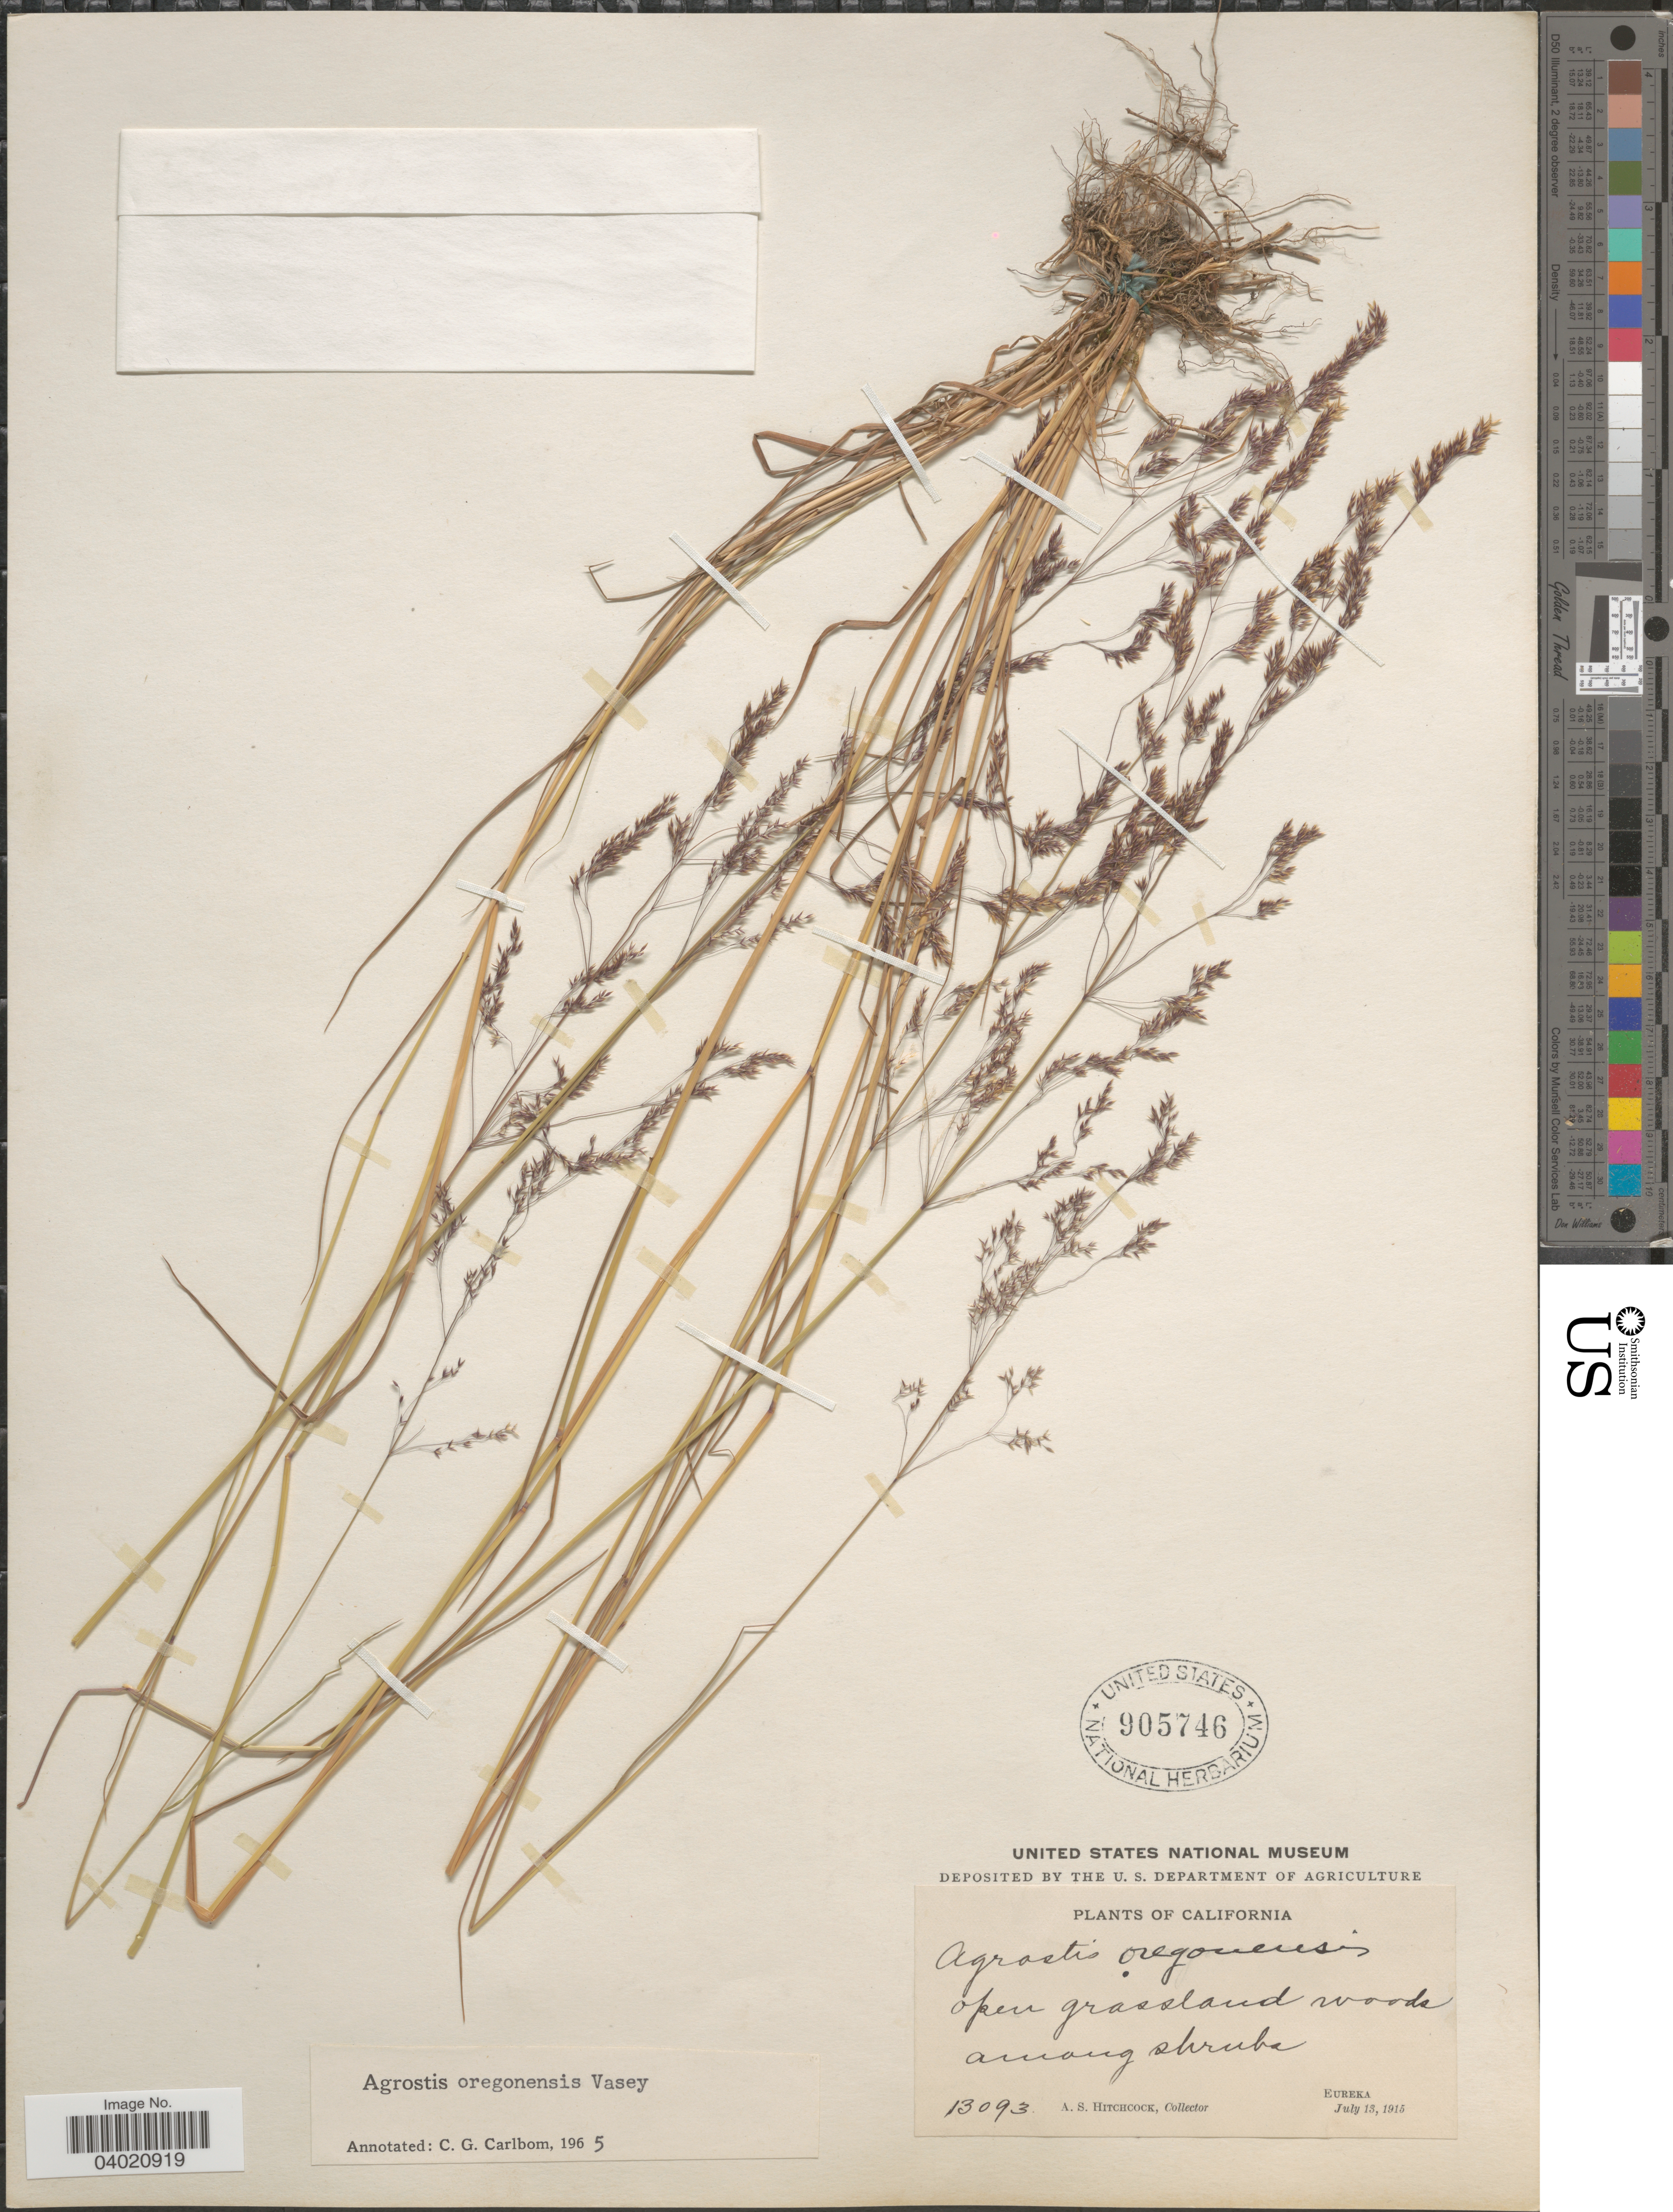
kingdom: Plantae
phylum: Tracheophyta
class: Liliopsida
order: Poales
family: Poaceae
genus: Agrostis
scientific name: Agrostis oregonensis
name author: Vasey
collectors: A. S. Hitchcock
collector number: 13093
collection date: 1915-07-13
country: United States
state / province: California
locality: Eureka.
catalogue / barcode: US 905746